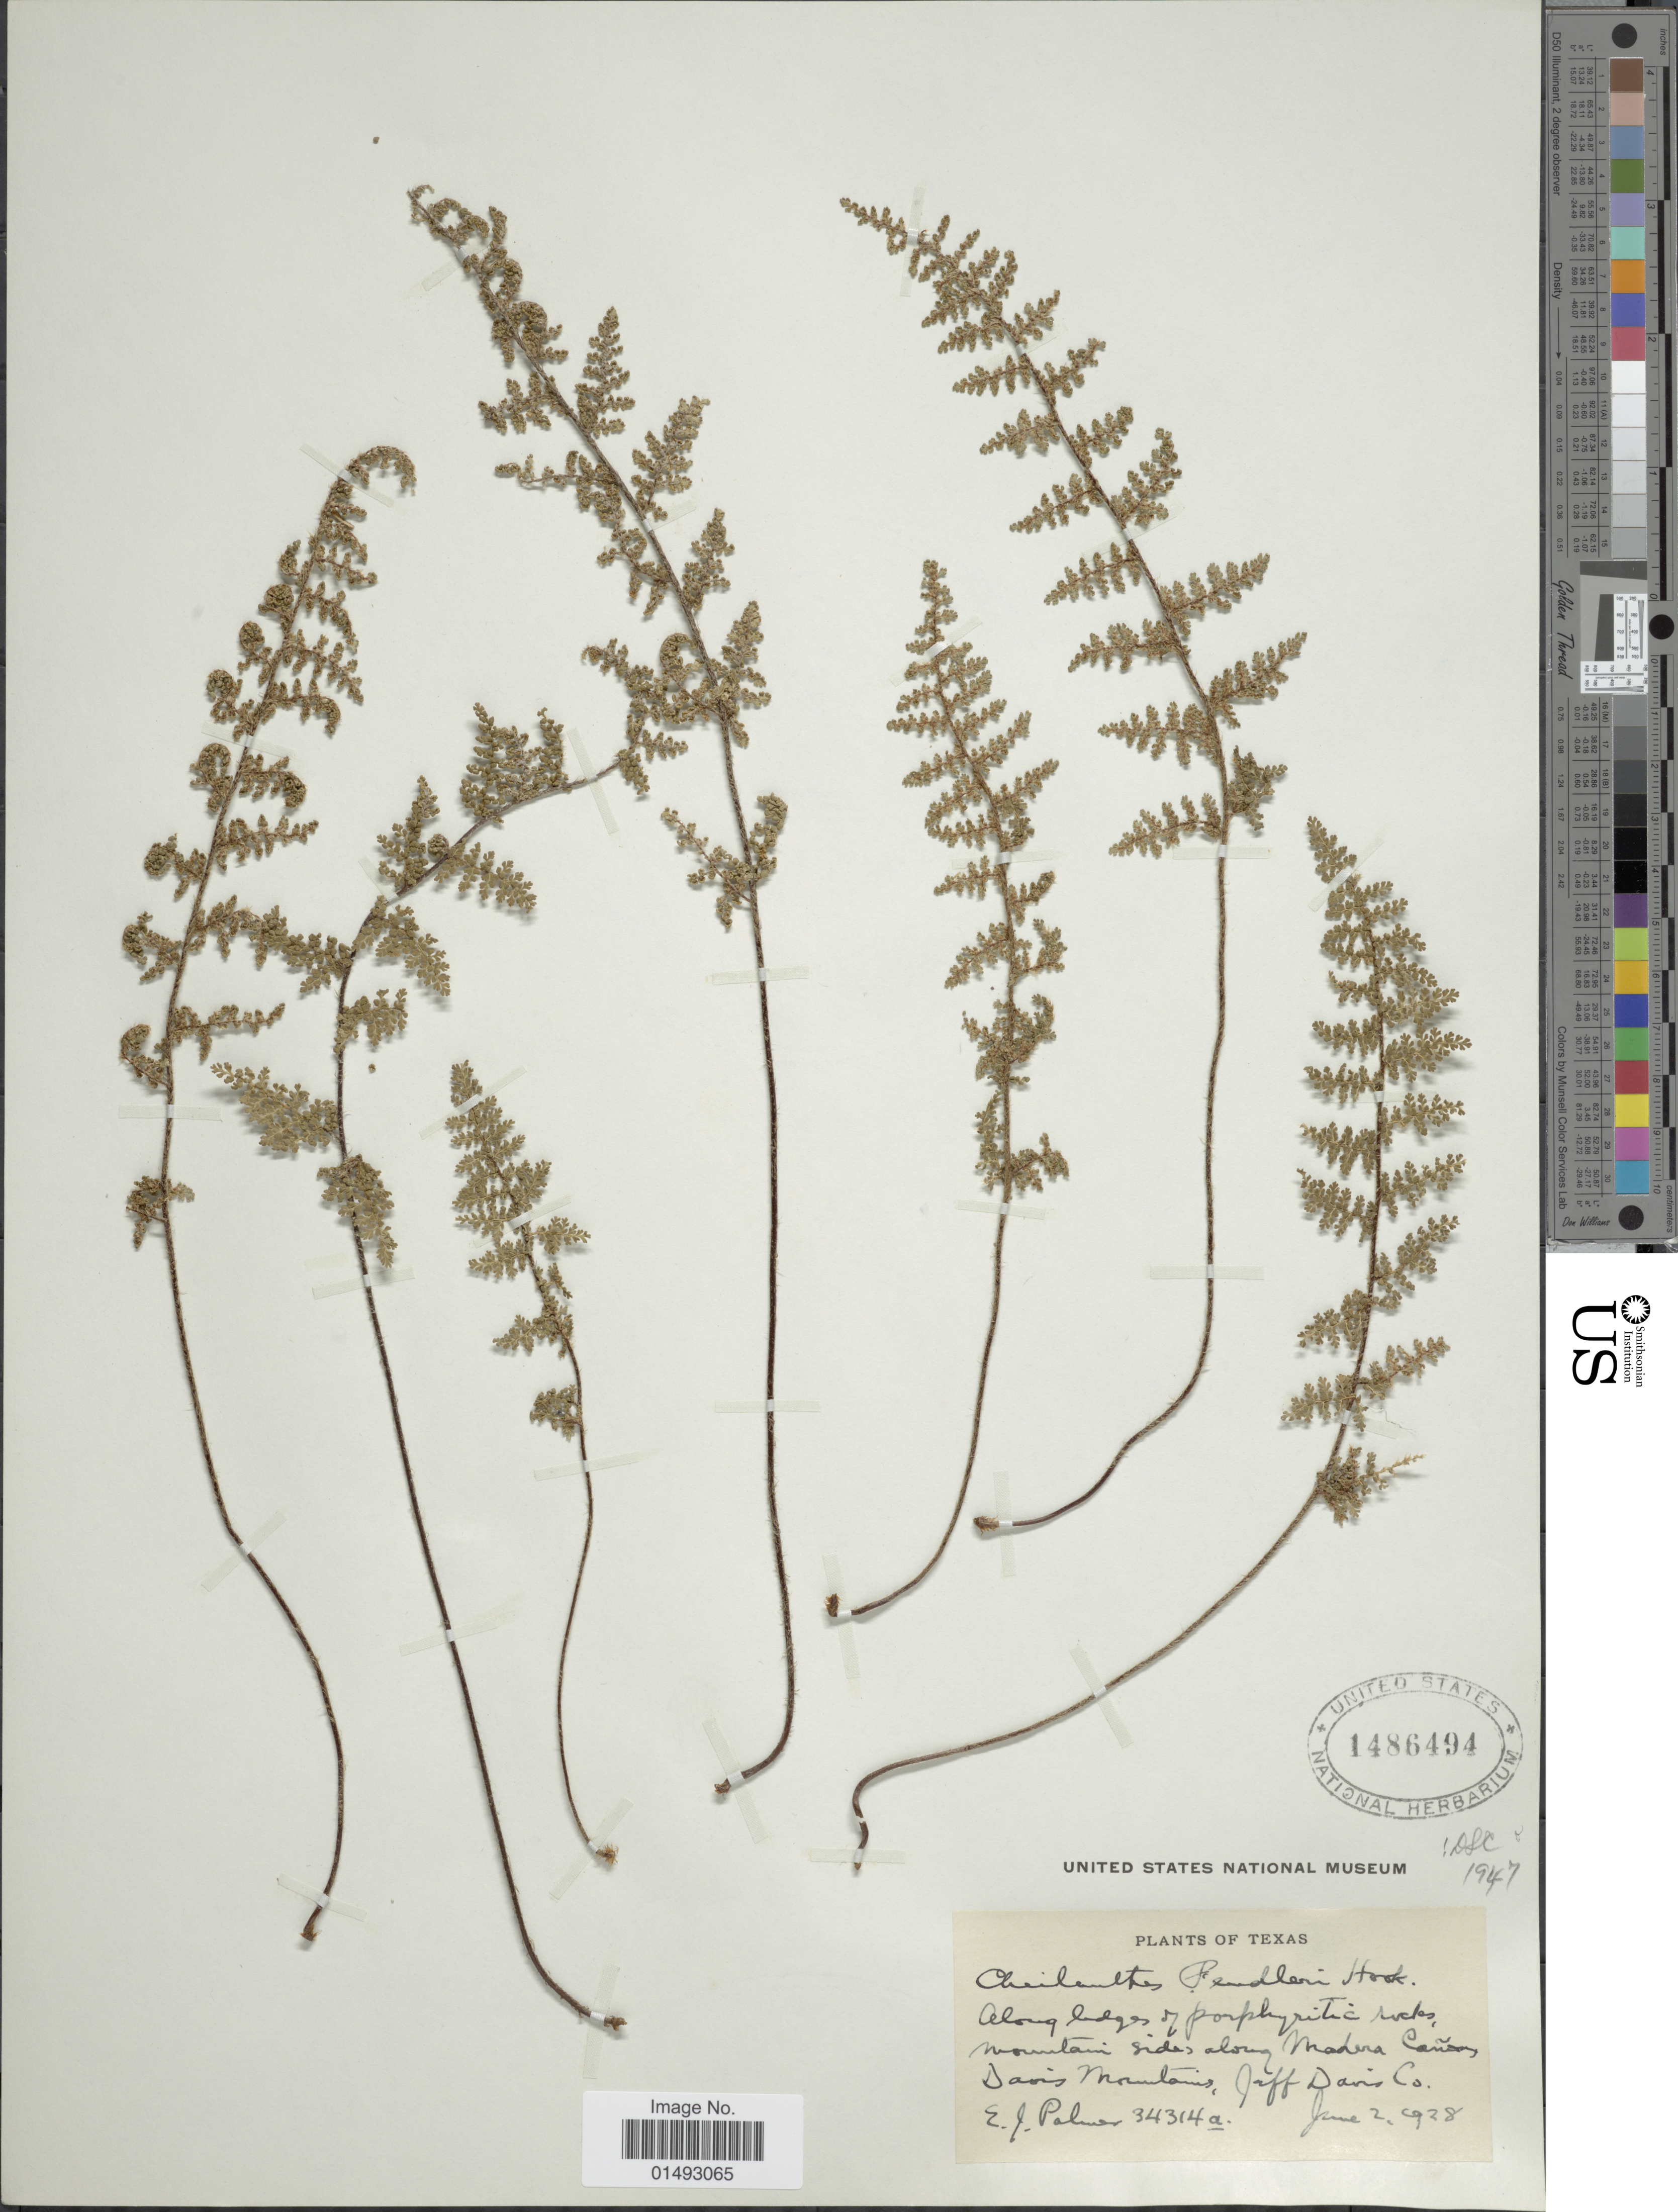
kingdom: Plantae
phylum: Tracheophyta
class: Polypodiopsida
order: Polypodiales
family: Pteridaceae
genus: Myriopteris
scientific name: Myriopteris fendleri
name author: (Hook.) E. Fourn.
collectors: E. J. Palmer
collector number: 34314a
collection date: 1928-06-02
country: United States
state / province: Texas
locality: Along ledges of porphyritic rocks, mountain side, along Madera Cañon, Davis Mountains, Jeff Davis Co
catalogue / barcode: US 1486494